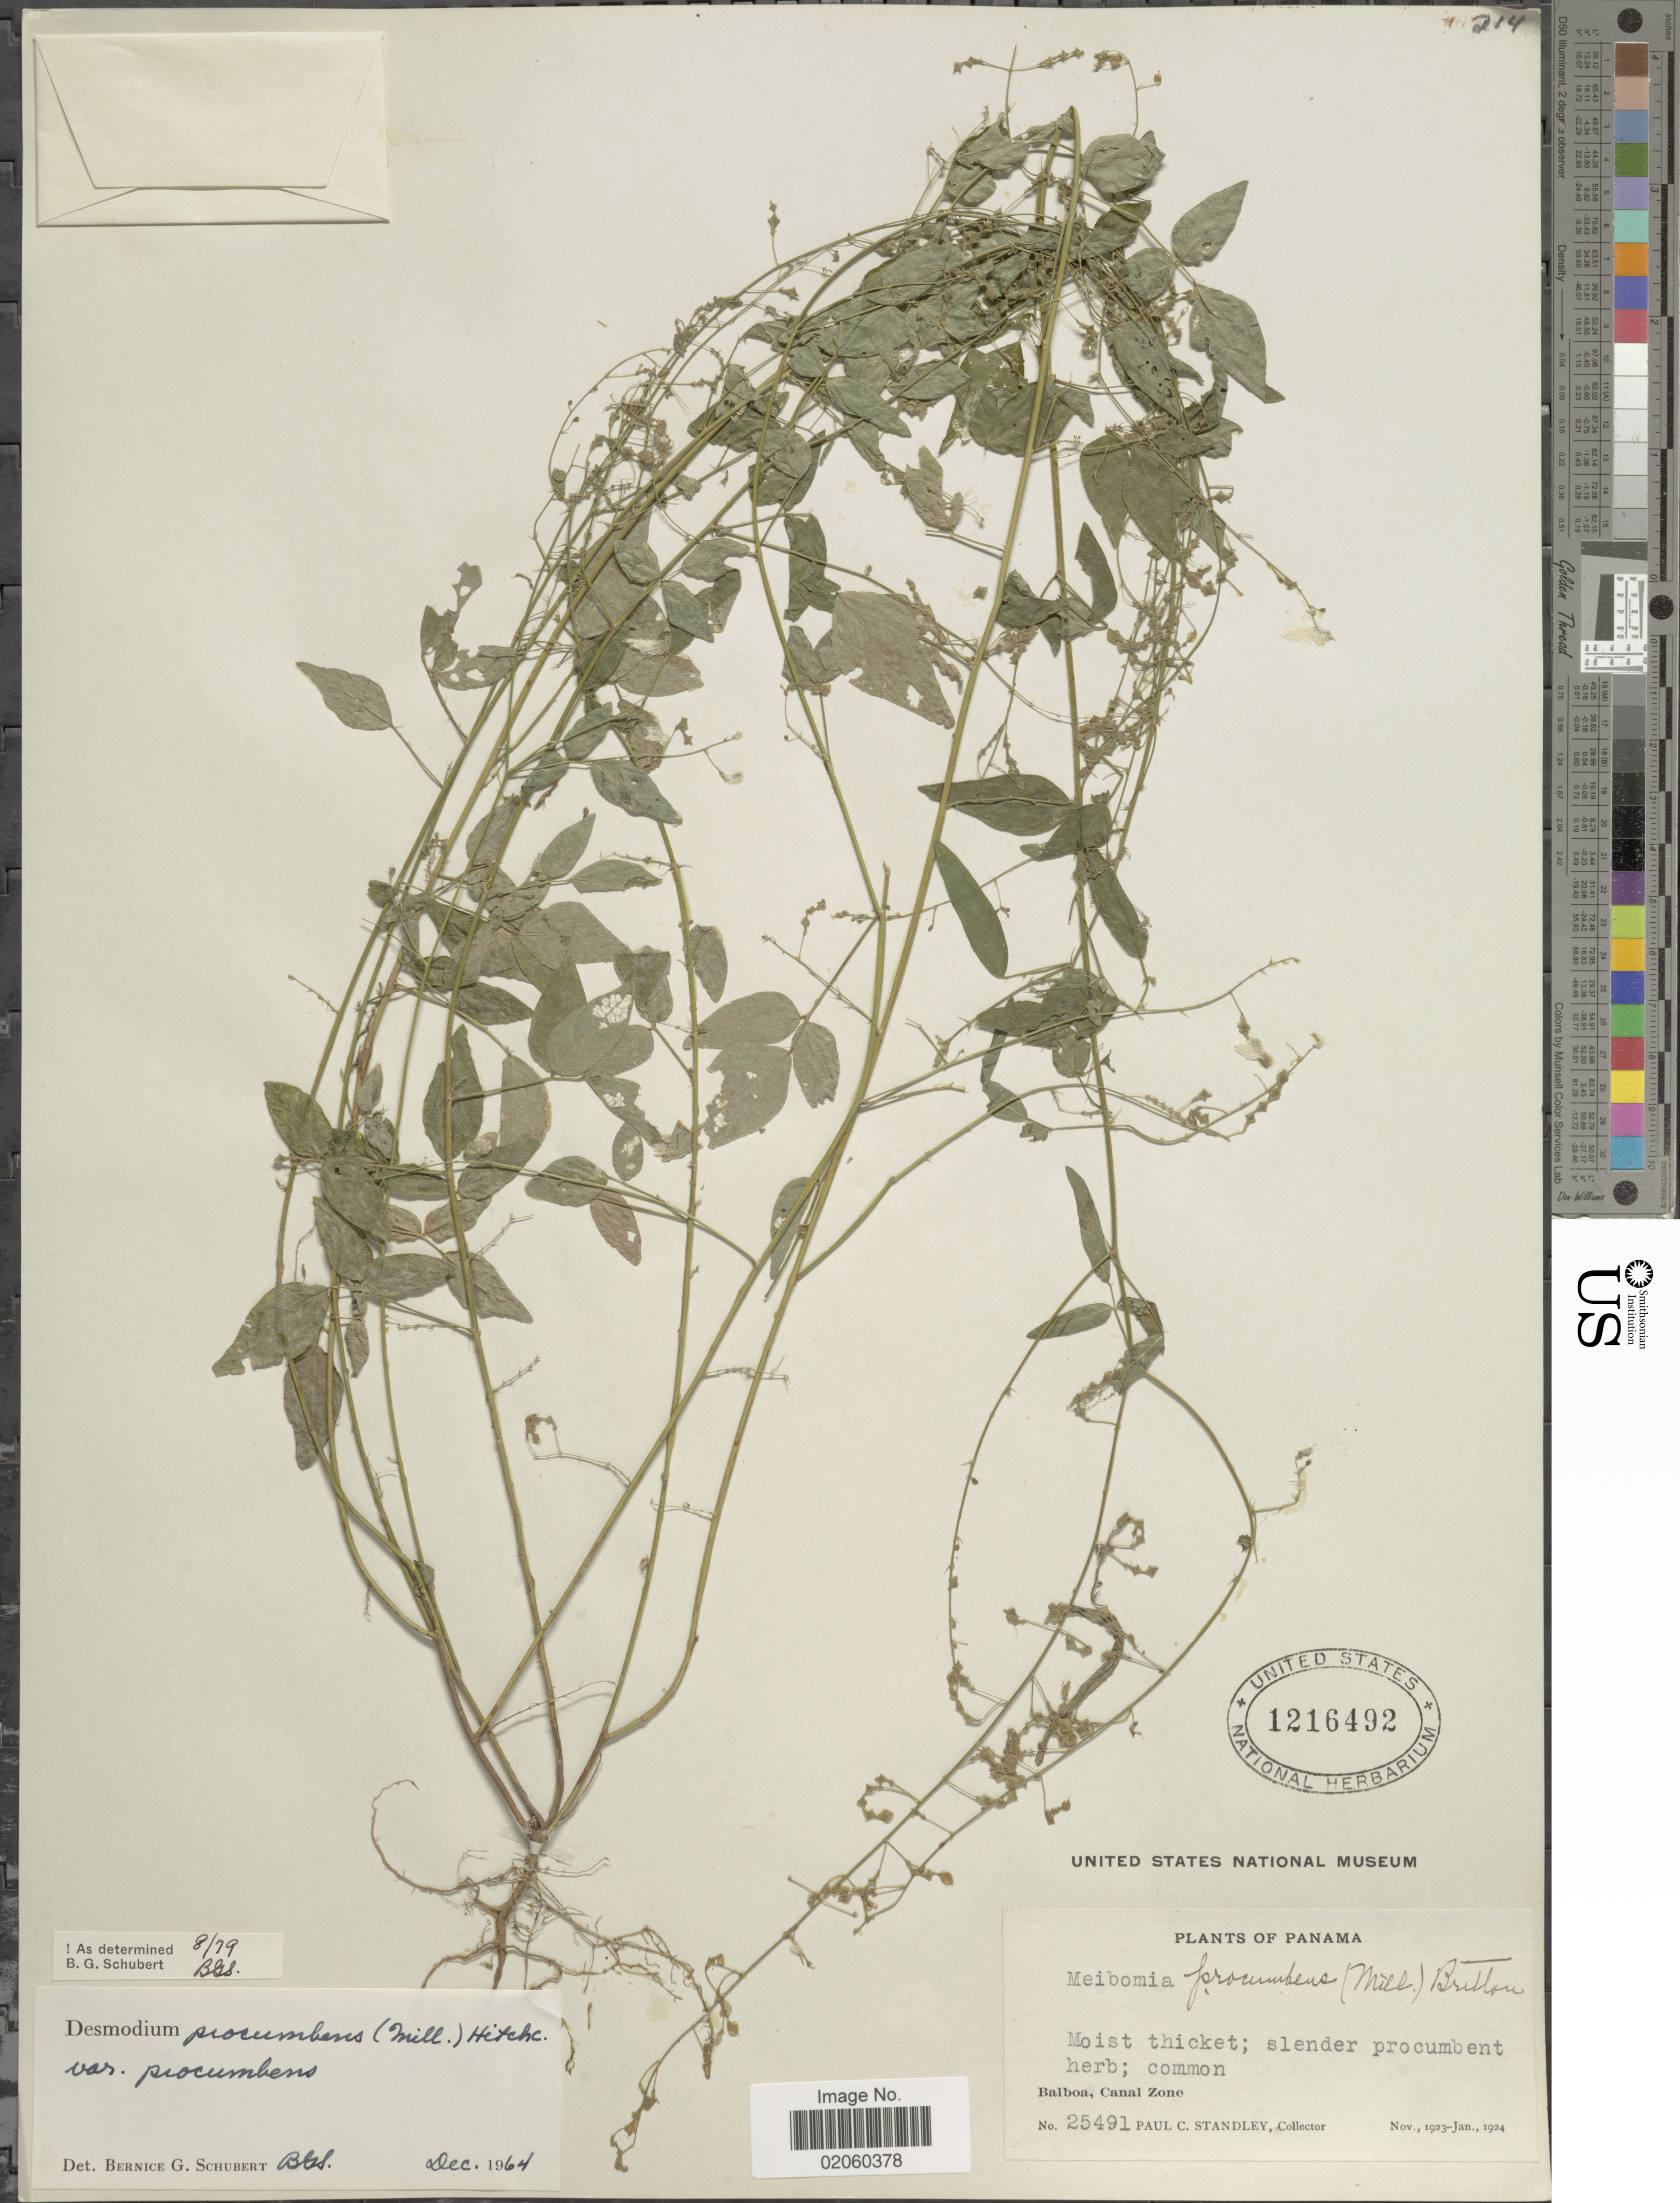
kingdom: Plantae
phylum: Tracheophyta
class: Magnoliopsida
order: Fabales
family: Fabaceae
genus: Desmodium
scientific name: Desmodium procumbens var. procumbens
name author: (Mill.) Hitchc.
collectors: P. C. Standley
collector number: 25491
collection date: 1923-11/1924-01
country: Panama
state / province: Colón / Panamá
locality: Balboa, Canal Zone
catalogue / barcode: US 1216492